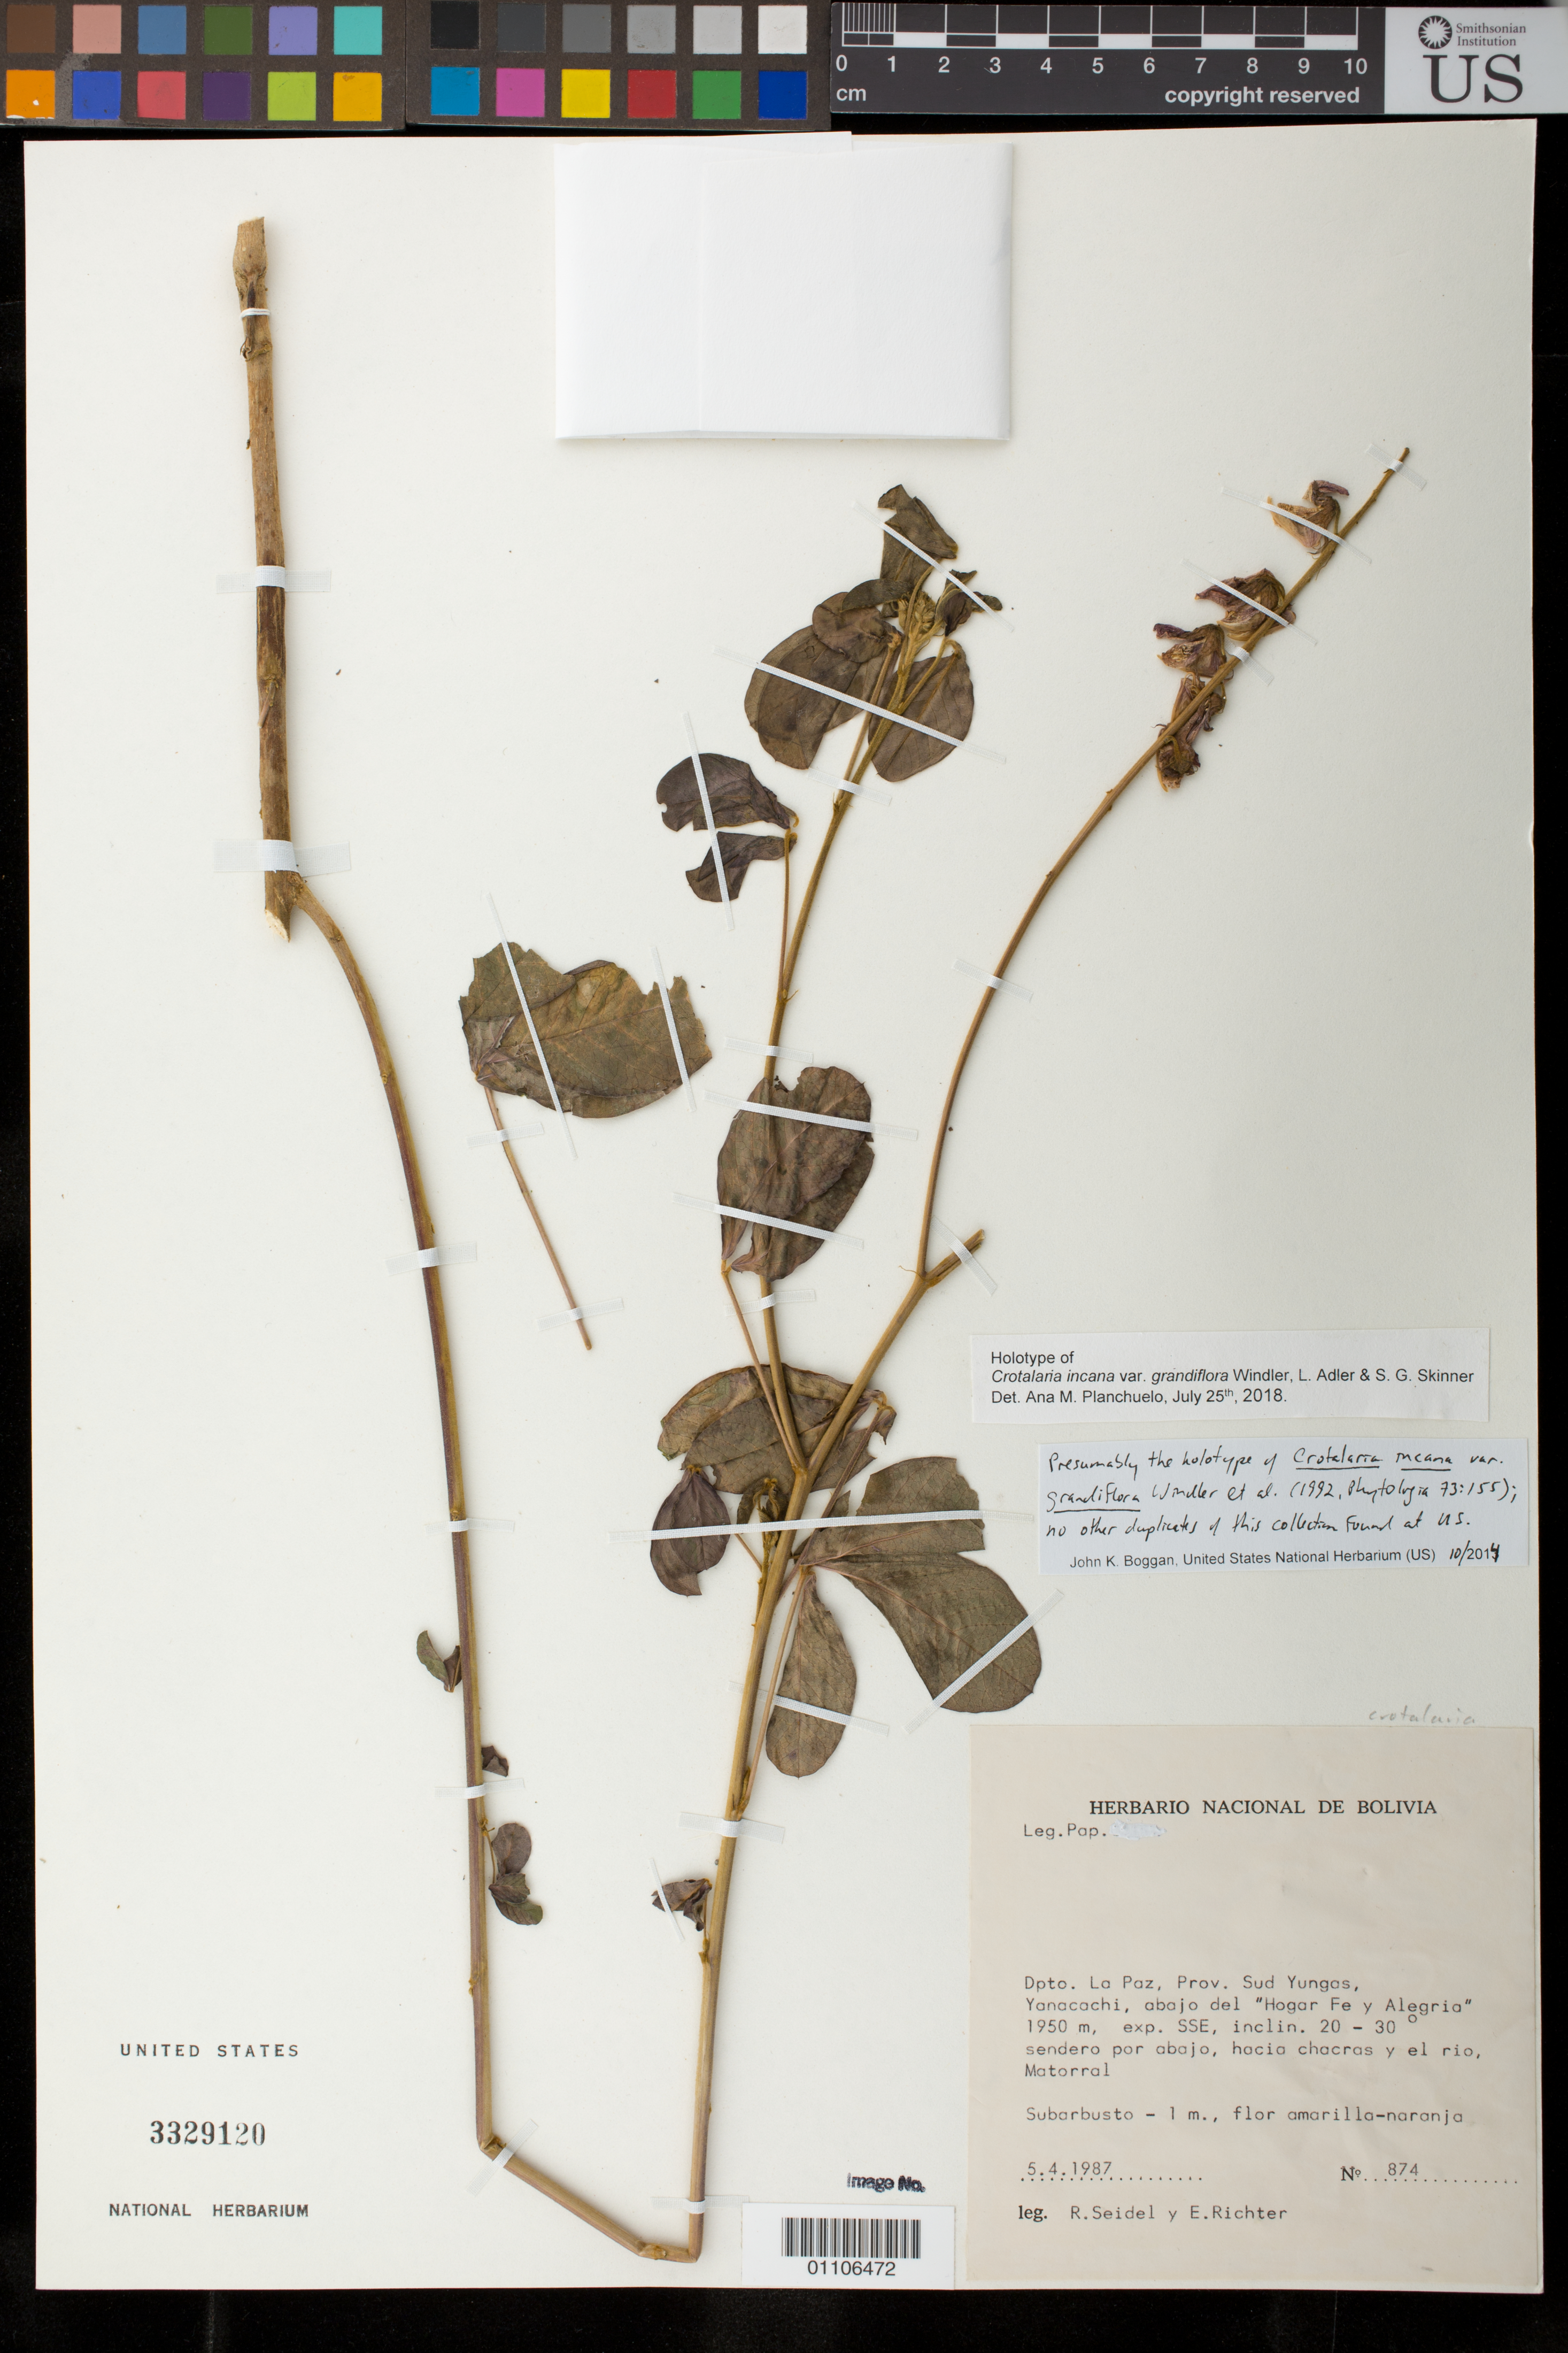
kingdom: Plantae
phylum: Tracheophyta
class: Magnoliopsida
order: Fabales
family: Fabaceae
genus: Crotalaria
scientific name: Crotalaria incana var. grandiflora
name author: Windler et al.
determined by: Boggan, J. K., (US), NMNH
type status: Holotype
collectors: R. Seidel & E. Richter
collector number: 874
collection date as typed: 5. 4. 1987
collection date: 1987-04-05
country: Bolivia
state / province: La Paz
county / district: Sud Yungas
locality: Dpto. La Paz, Prov. Sud Yungas, Yanacachi, abajo del "Hogar Fe y Alegria"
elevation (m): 1950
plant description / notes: Type collection and presumably the holotype as cited in protologue; bears no annotation by Windler (and was found filed in indets., Oct. 2014) but no other duplicates of this collection have been found at US.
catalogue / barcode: US 3329120